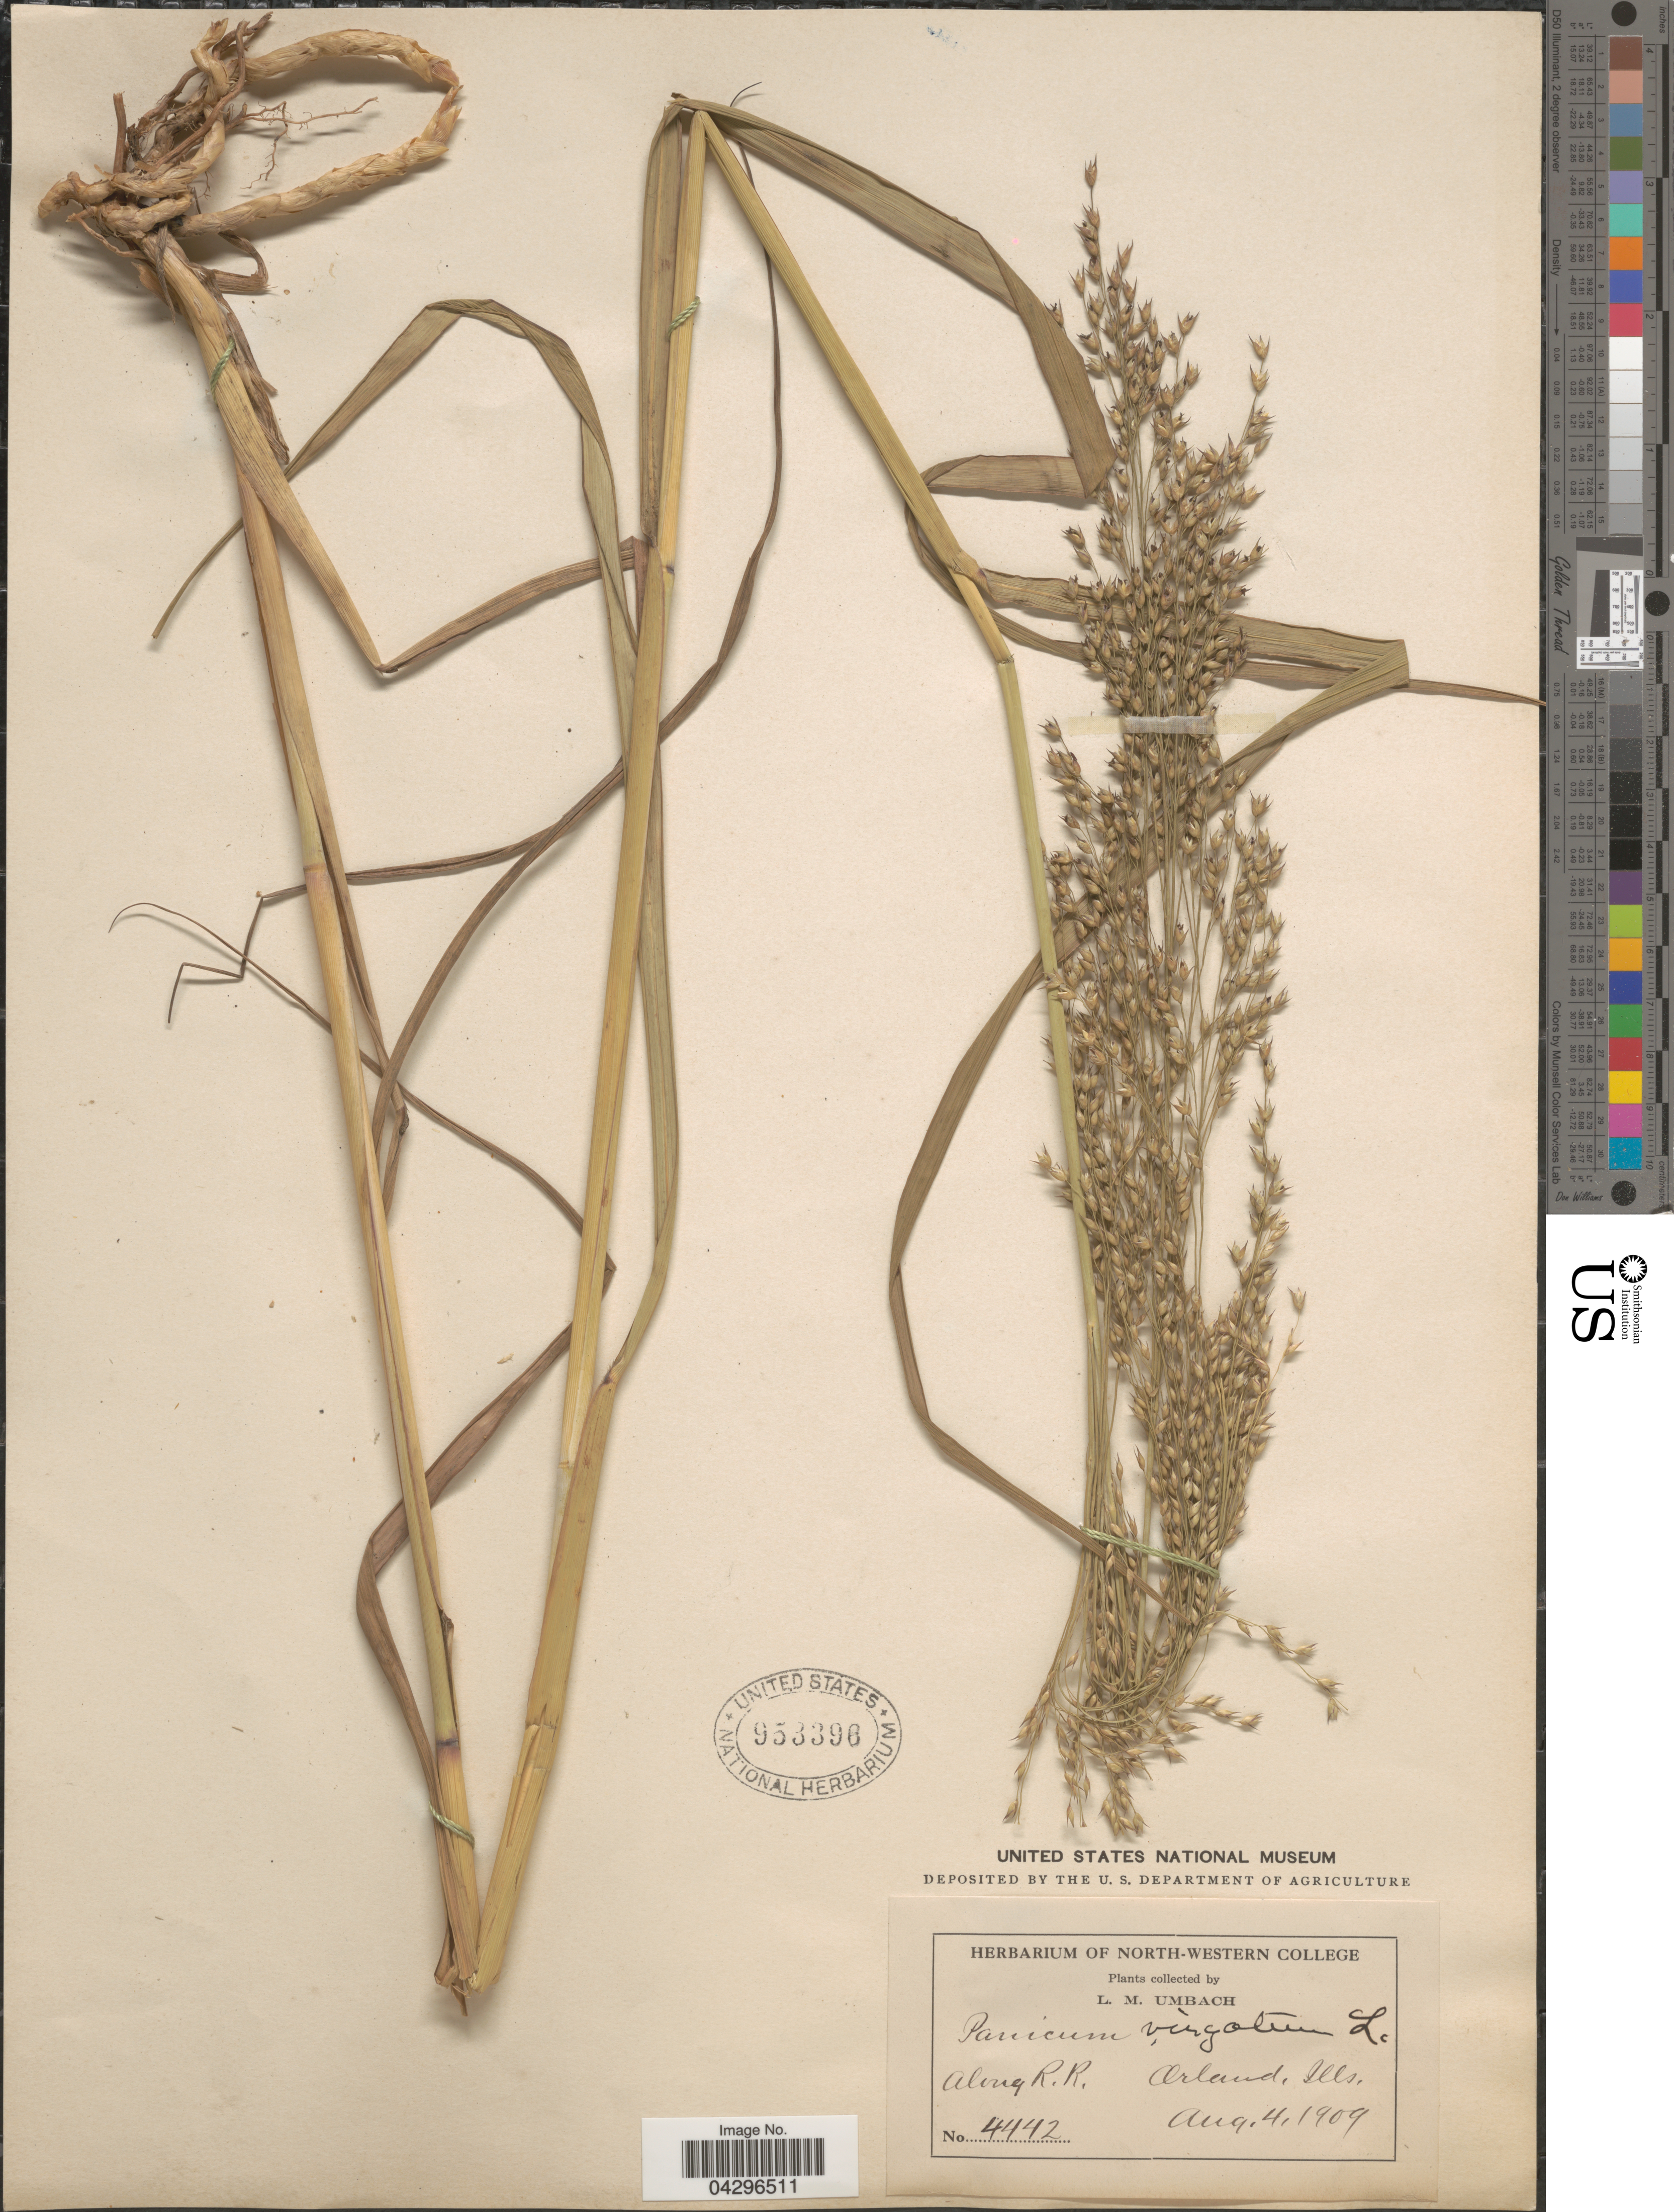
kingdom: Plantae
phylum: Tracheophyta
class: Liliopsida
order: Poales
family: Poaceae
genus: Panicum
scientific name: Panicum virgatum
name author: L.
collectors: L. M. Umbach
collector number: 4442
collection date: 1909-08-04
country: United States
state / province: Illinois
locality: Along R.R. Orland.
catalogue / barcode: US 953396